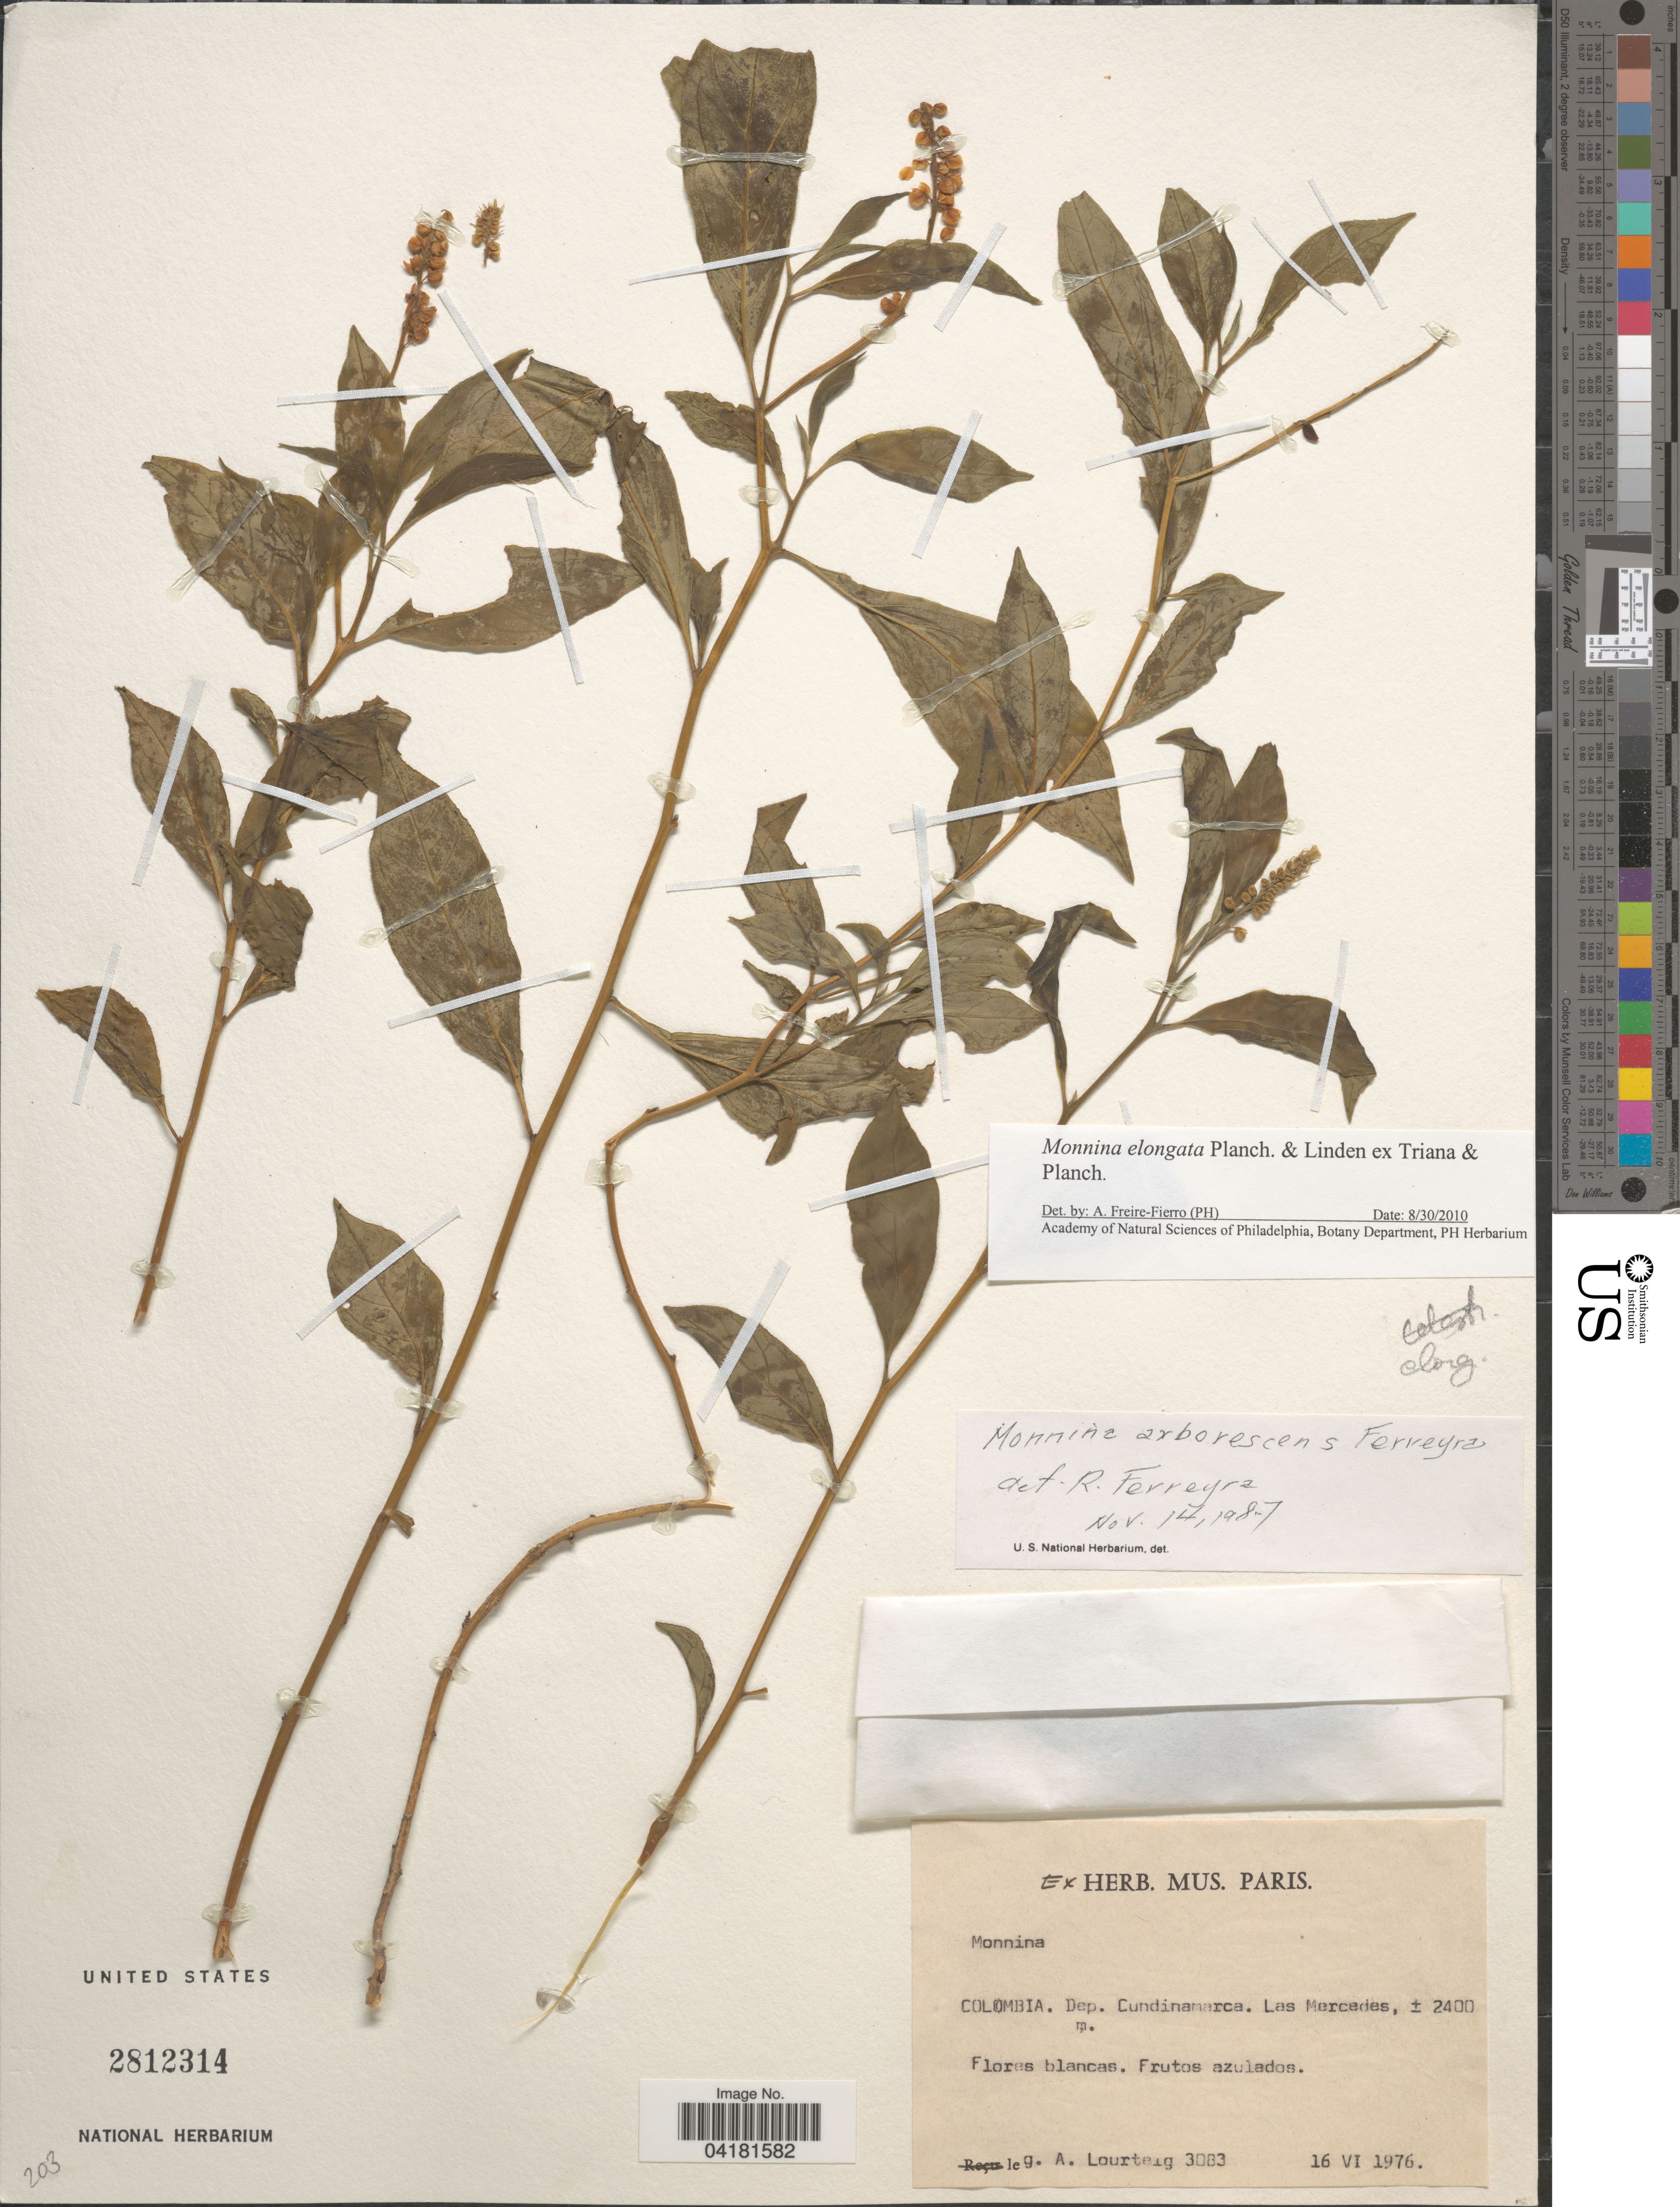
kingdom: Plantae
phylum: Tracheophyta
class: Magnoliopsida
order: Fabales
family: Polygalaceae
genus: Monnina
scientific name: Monnina elongata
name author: Planch. & Linden ex Triana & Planch.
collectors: A. Lourteig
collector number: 3083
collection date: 1976-06-16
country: Colombia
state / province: Cundinamarca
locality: Dep. Cundinamarca. Las Mercedes.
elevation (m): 2400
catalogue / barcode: US 2812314